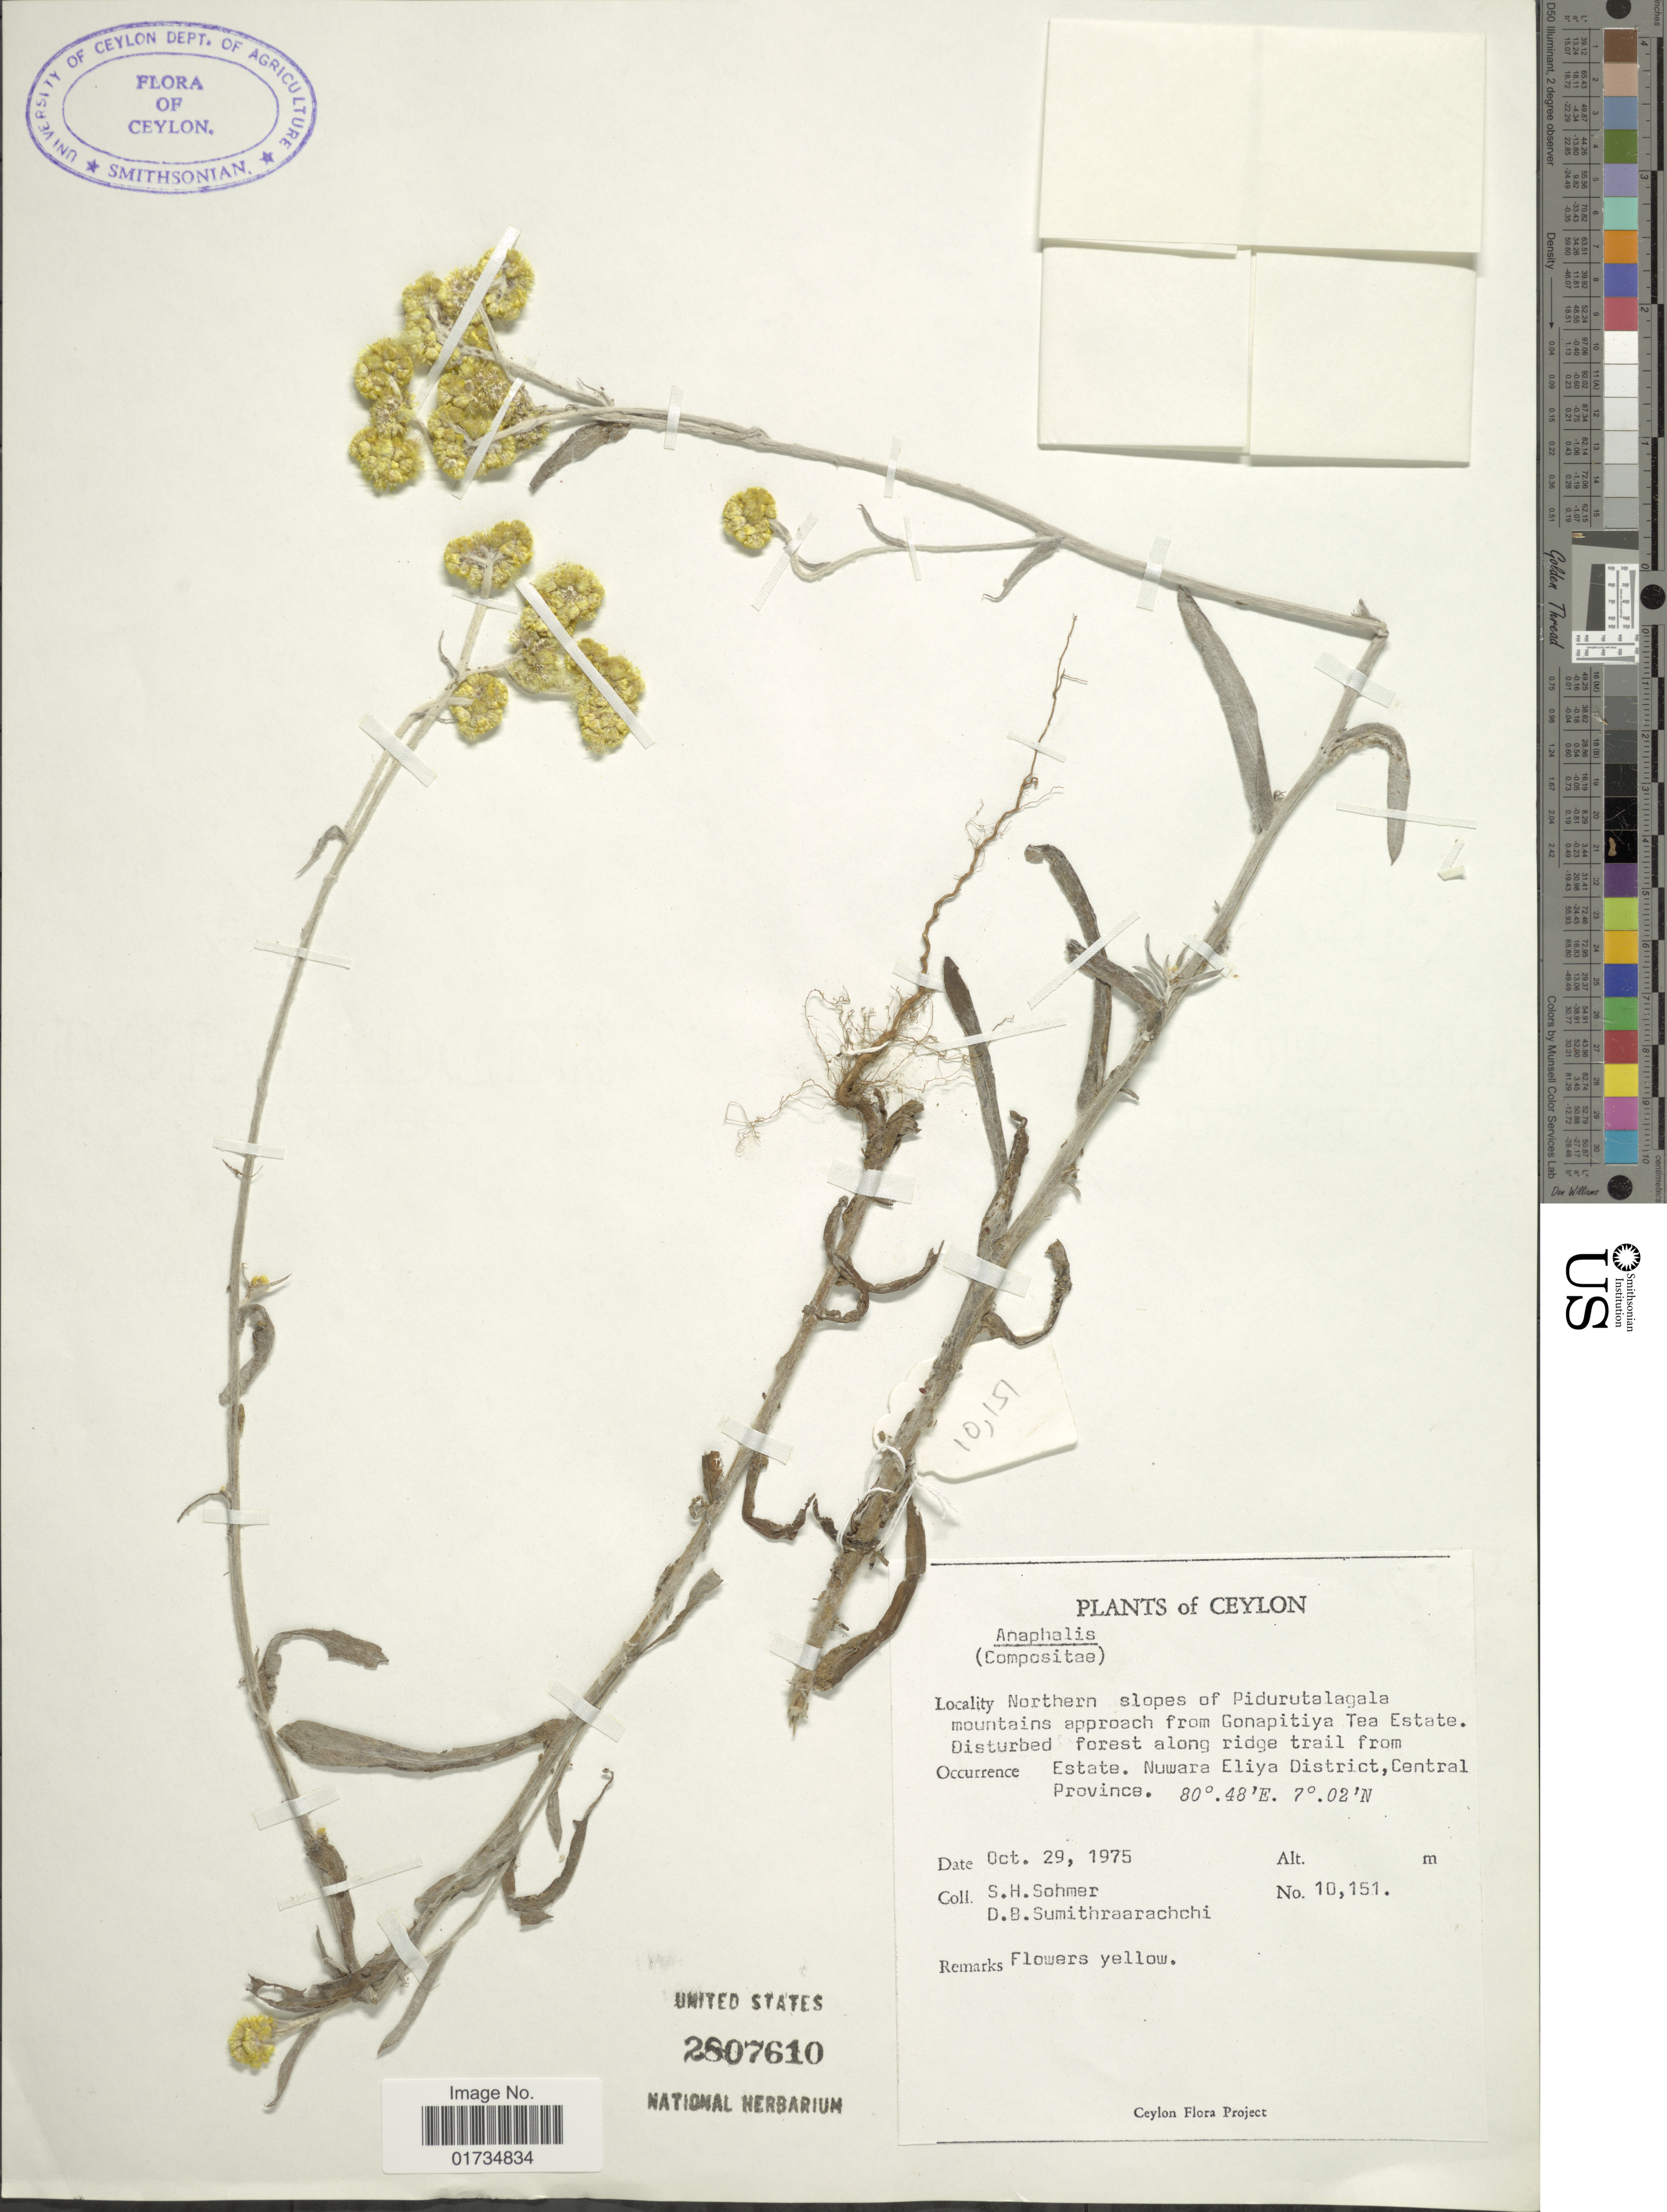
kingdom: Plantae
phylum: Tracheophyta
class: Magnoliopsida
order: Asterales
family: Asteraceae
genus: Pseudognaphalium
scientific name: Pseudognaphalium affine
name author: (D. Don) Anderb.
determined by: Chen, Y. S.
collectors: S. H. Sohmer & D. B. Sumithraarachchi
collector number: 10151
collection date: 1975-10-29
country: Sri Lanka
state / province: Central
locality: Ceylon. Northern slopes of Pidurutalagala mountains approach from Gonapitiyua Tea Estate. Disturbed forest along ridge trail from Estate. Nuwara Eliya District, Central Province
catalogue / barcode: US 2807610